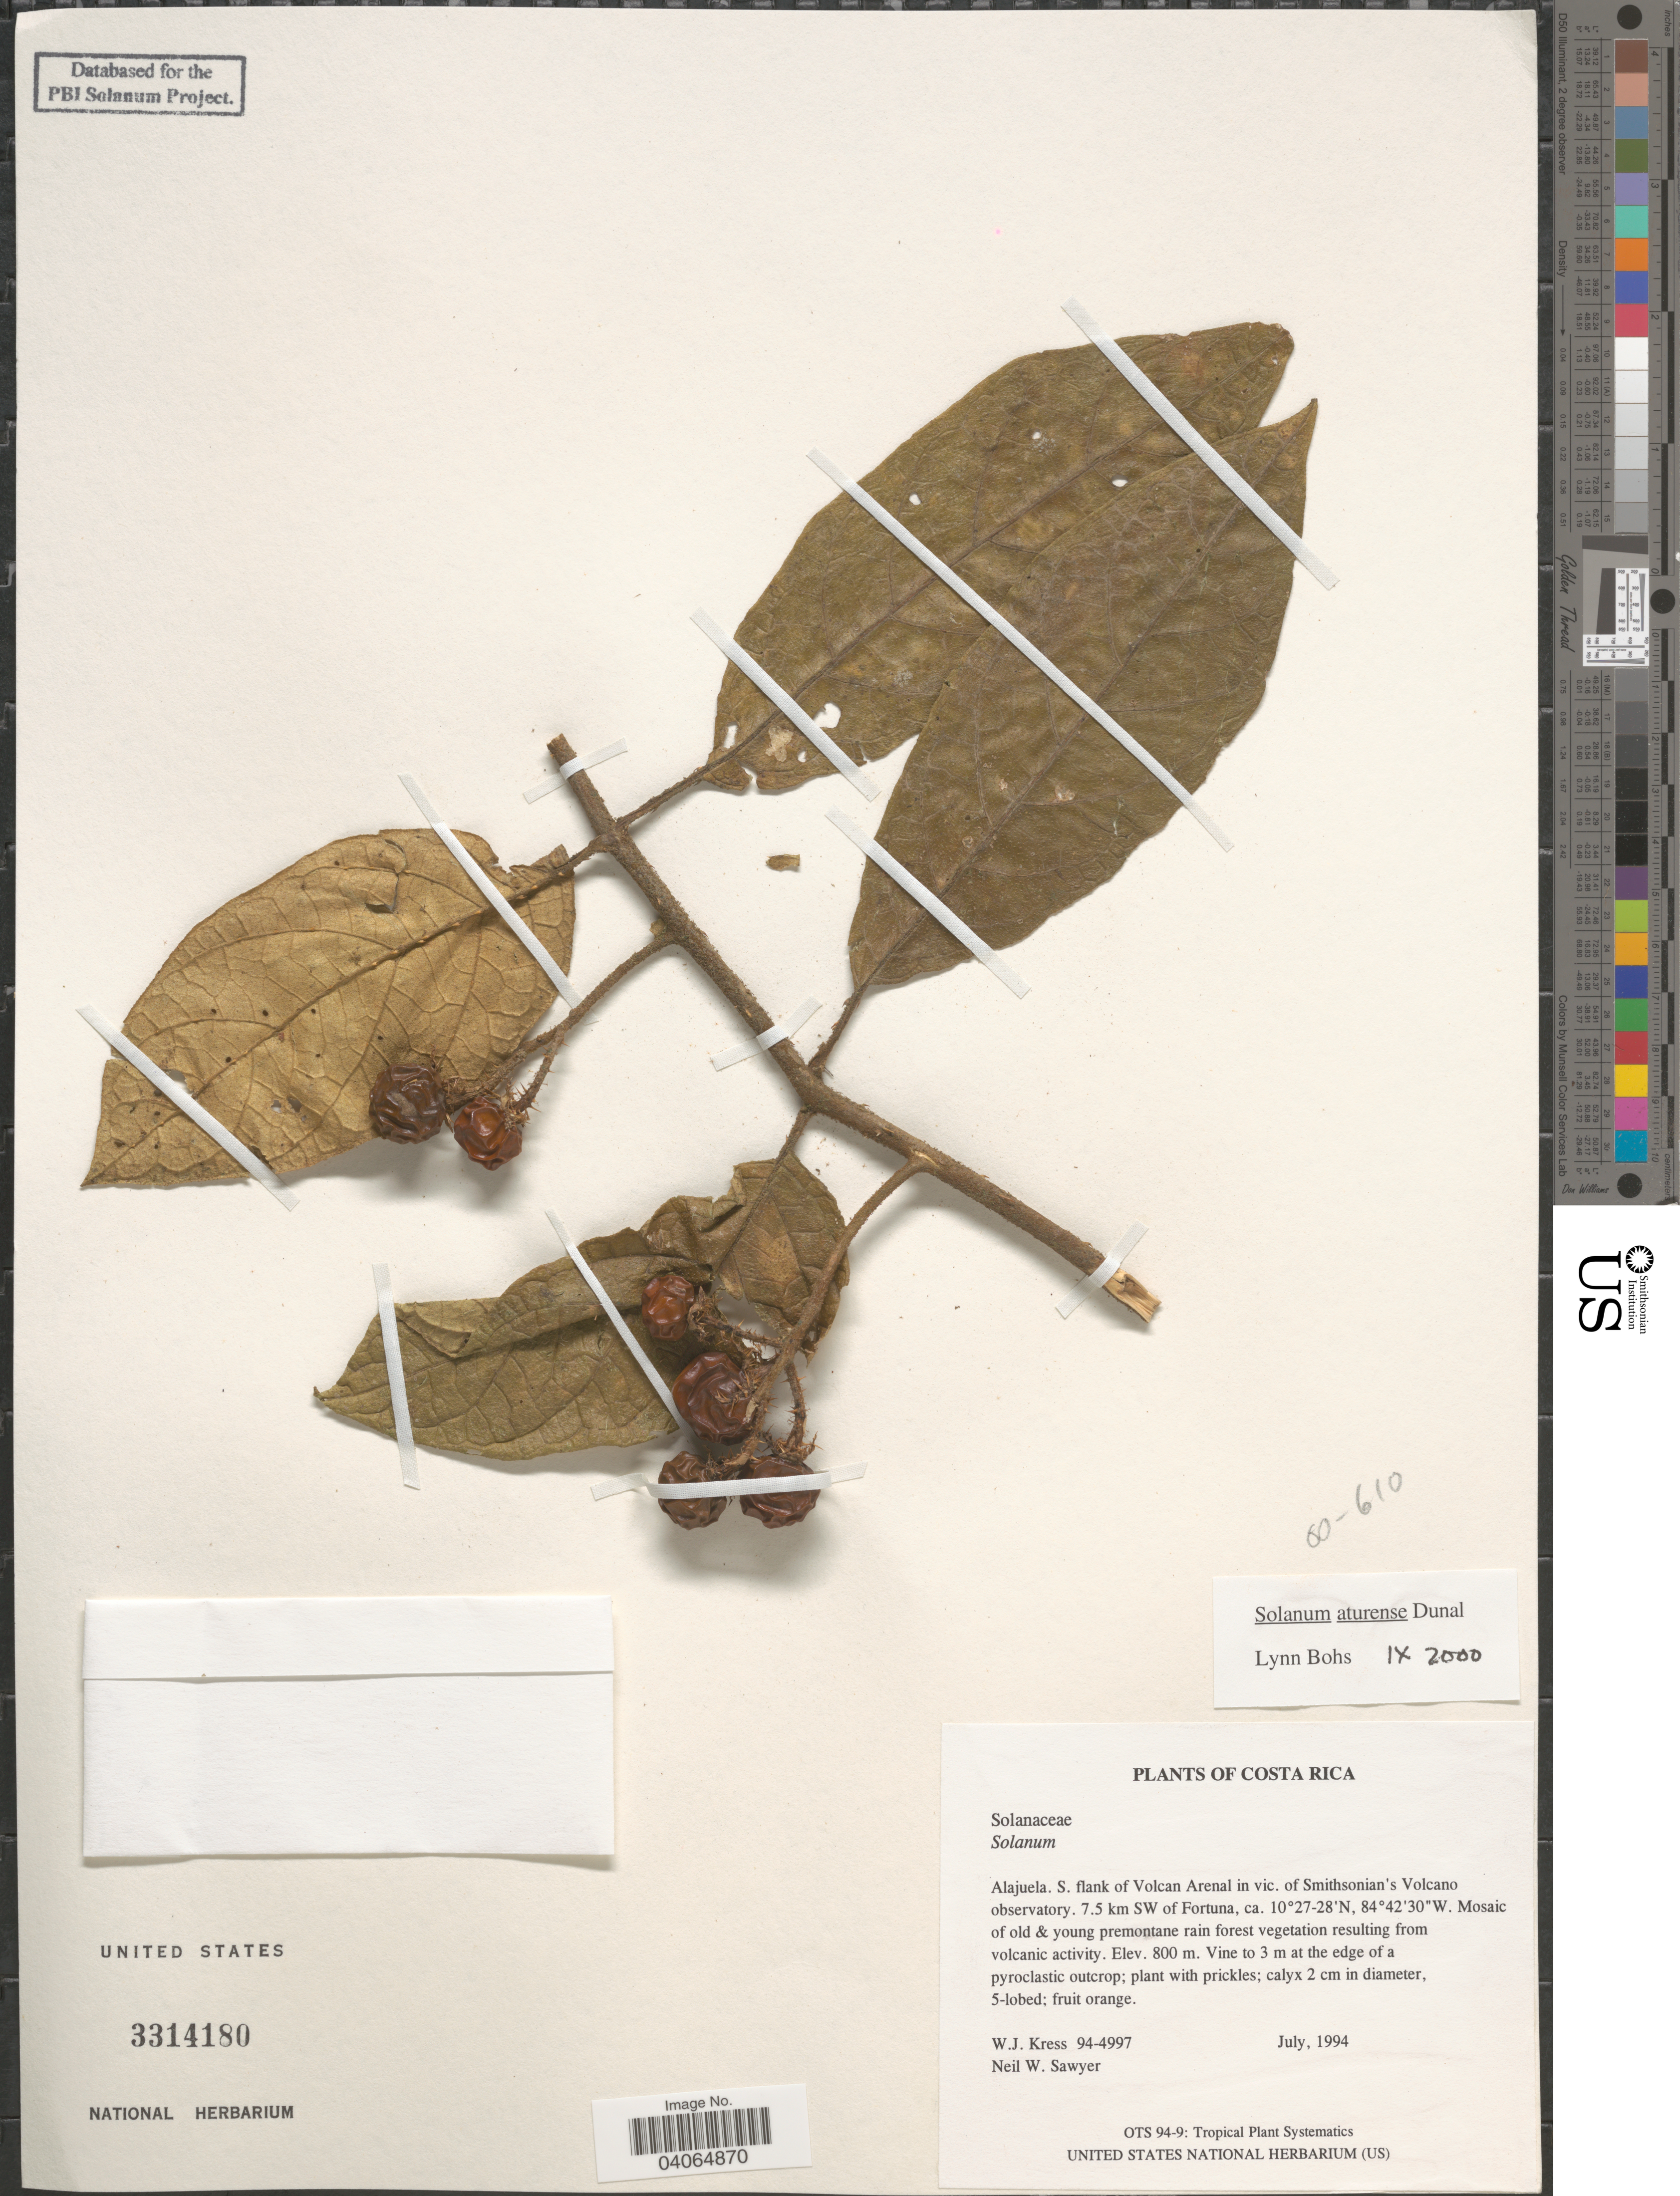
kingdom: Plantae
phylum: Tracheophyta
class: Magnoliopsida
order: Solanales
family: Solanaceae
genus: Solanum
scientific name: Solanum aturense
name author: Humb. & Bonpl. ex Dunal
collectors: W. J. Kress & N. W. Sawyer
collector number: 94-4997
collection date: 1994-07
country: Costa Rica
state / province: Alajuela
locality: S. flank of Volcan Arenal in vic. of Smithsonian's Volcano observatory. 7.5 km SW of Fortuna.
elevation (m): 800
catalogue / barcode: US 3314180